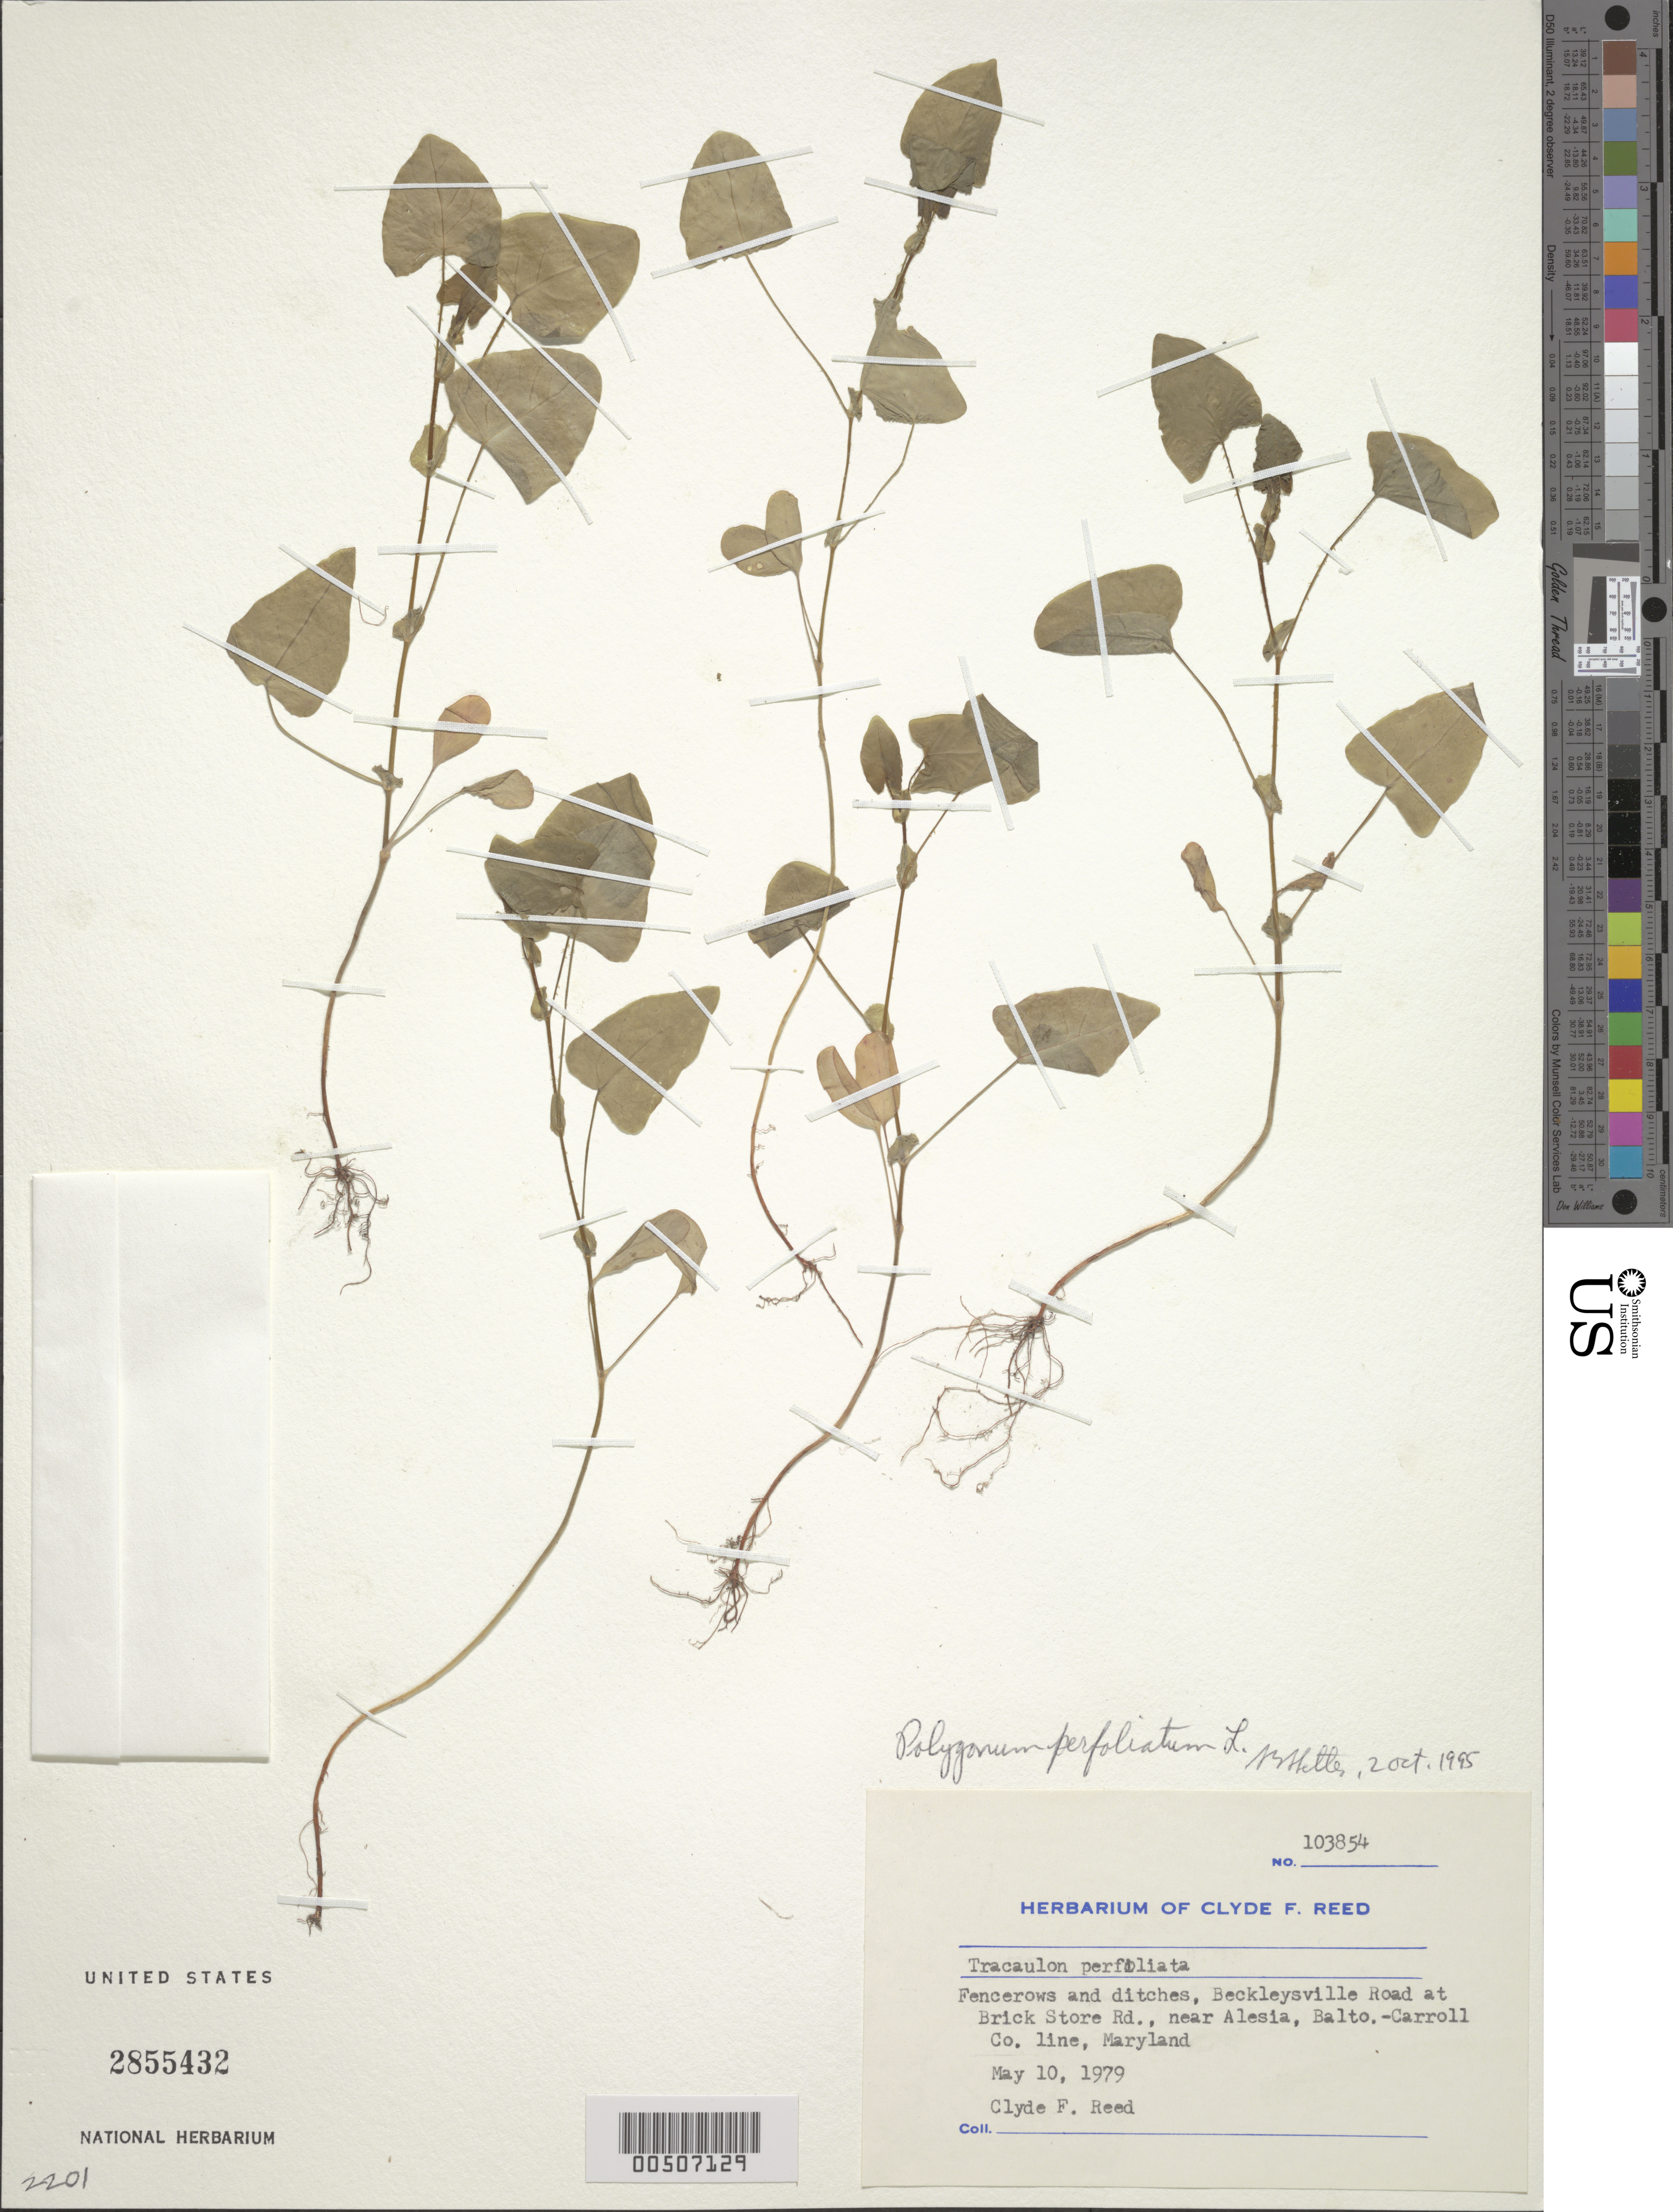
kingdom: Plantae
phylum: Tracheophyta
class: Magnoliopsida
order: Caryophyllales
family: Polygonaceae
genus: Persicaria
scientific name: Persicaria perfoliata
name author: (L.) H. Gross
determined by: Atha, D. E.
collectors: C. F. Reed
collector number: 103754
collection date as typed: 10 May 1979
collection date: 1979-05-10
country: United States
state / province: Maryland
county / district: Carroll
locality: Beckleysville Road at Brick Store road, near Alesia at the County Lines.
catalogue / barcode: US 2855432